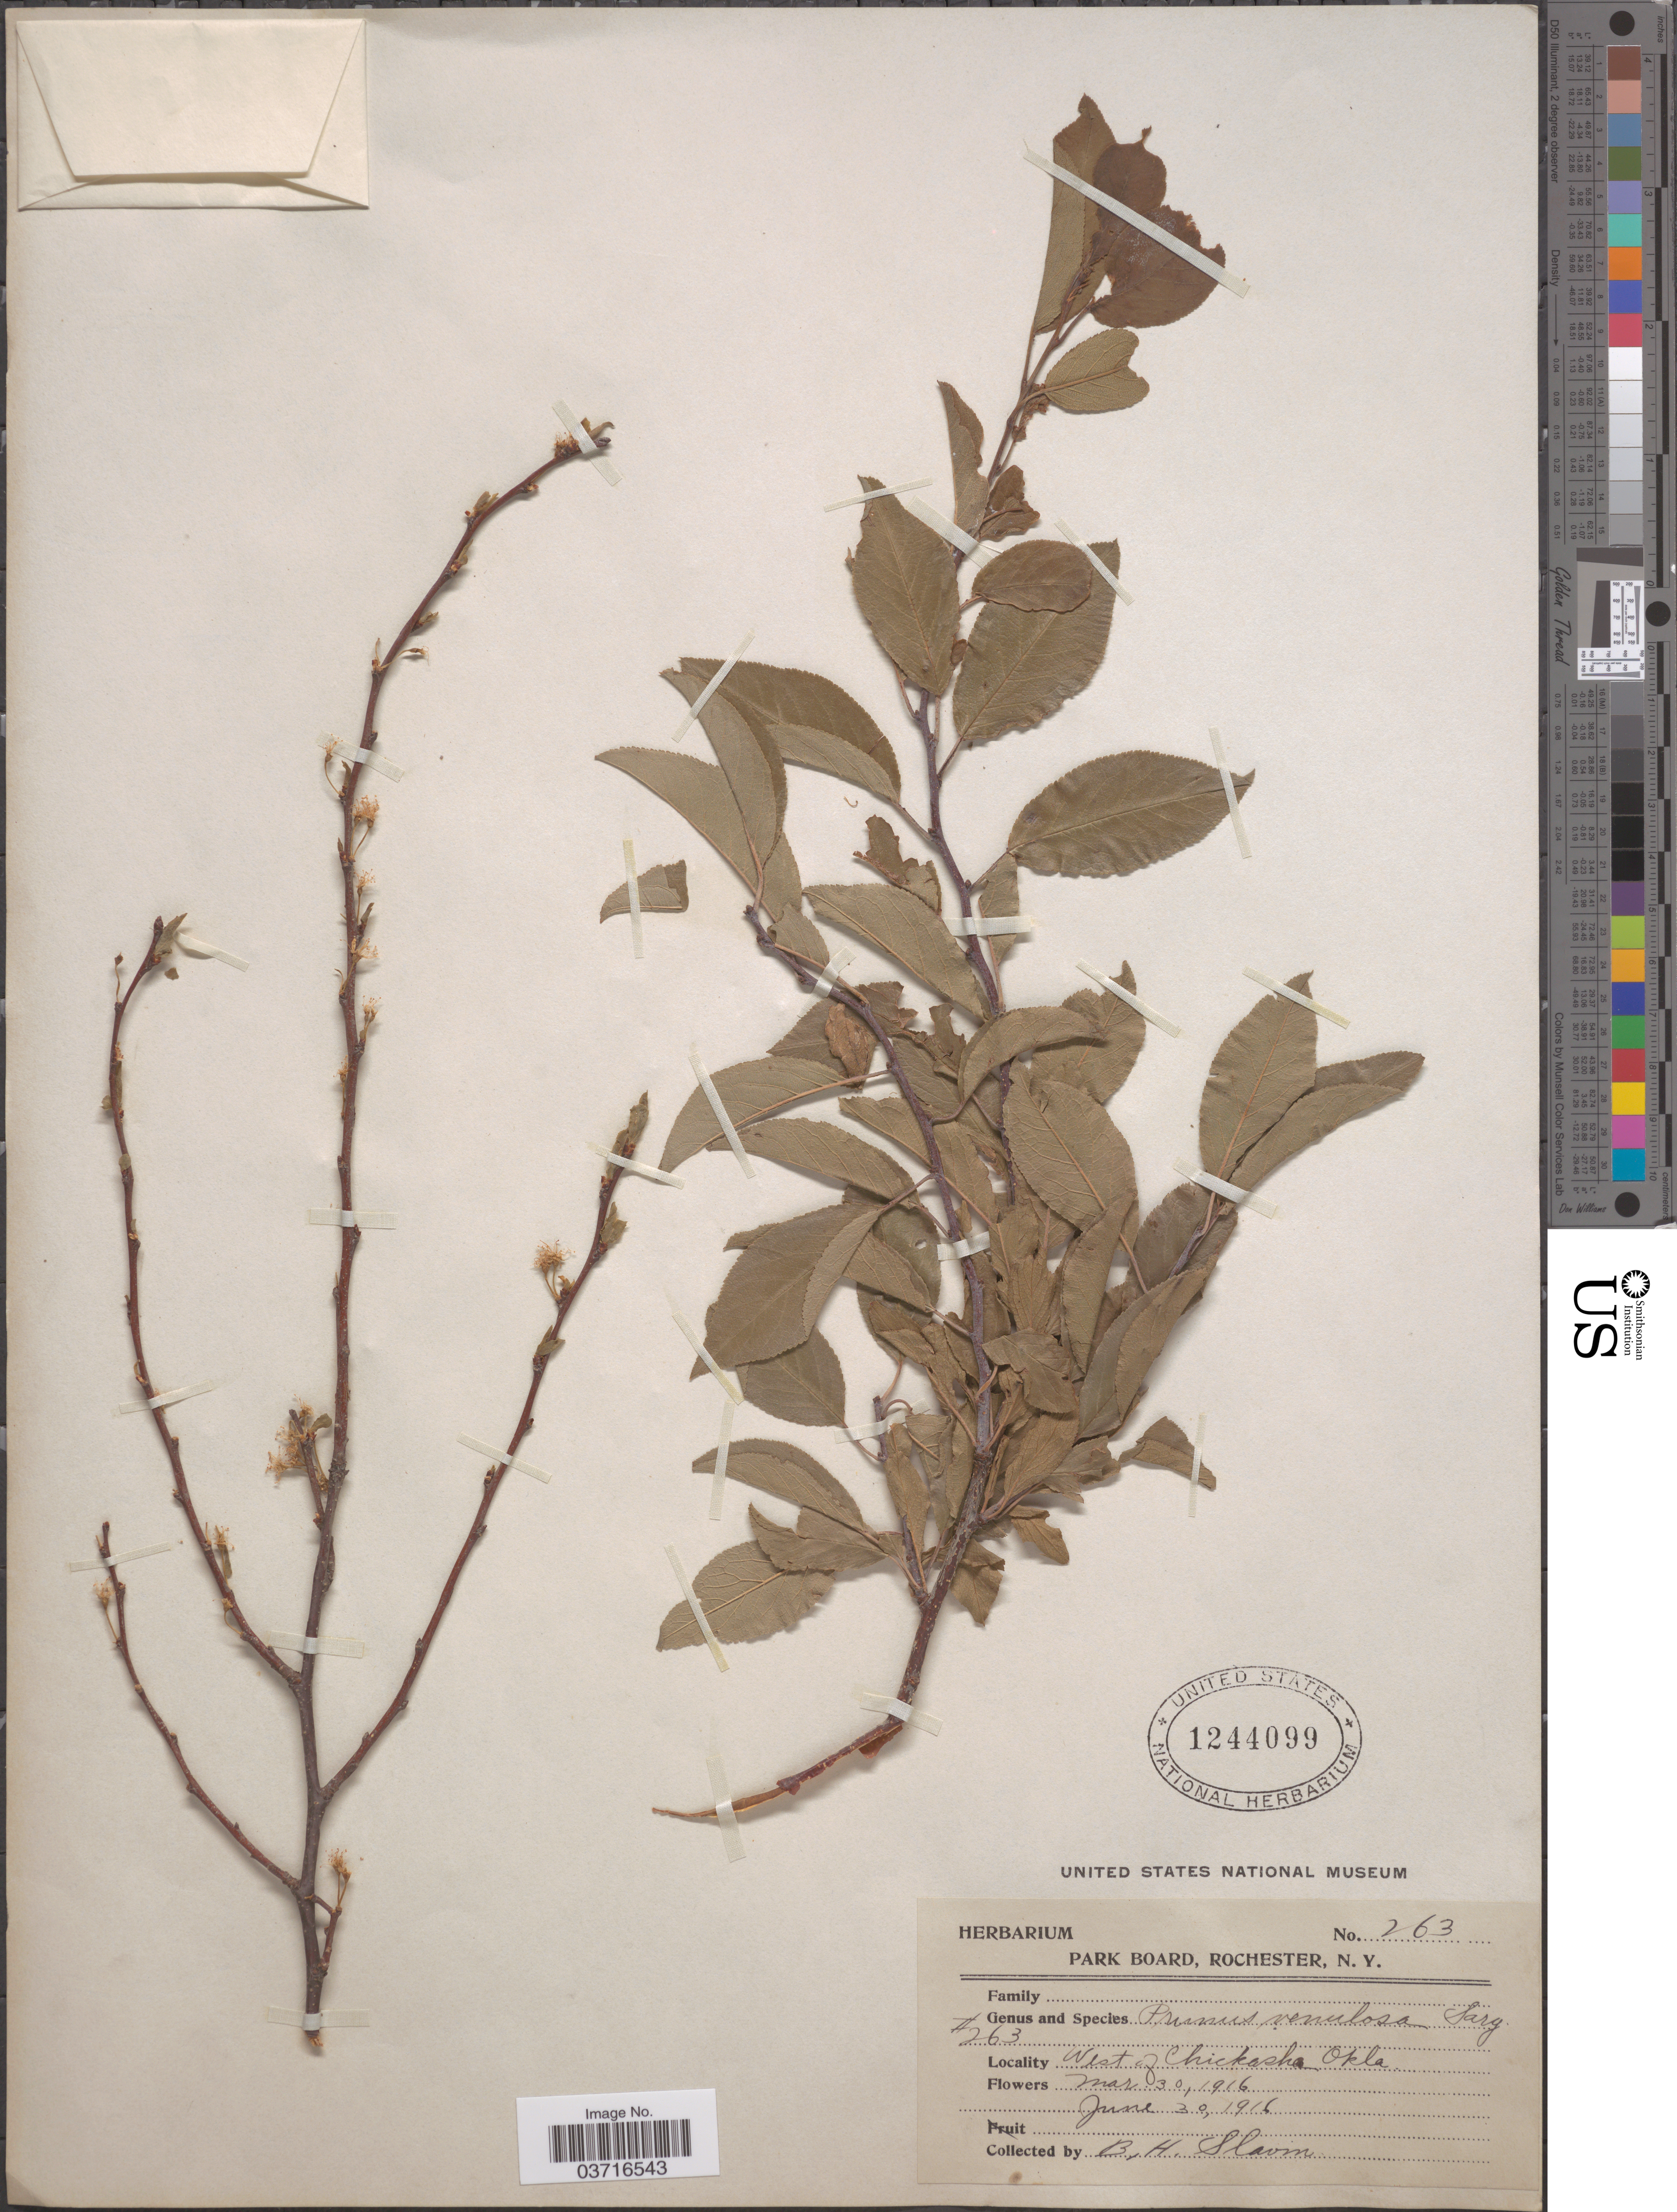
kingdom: Plantae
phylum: Tracheophyta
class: Magnoliopsida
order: Rosales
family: Rosaceae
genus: Prunus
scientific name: Prunus venulosa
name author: Sarg.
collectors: B. Slavin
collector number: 263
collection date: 1916-03-30/1916-06-30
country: United States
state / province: Oklahoma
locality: West of Chickasha.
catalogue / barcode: US 1244099